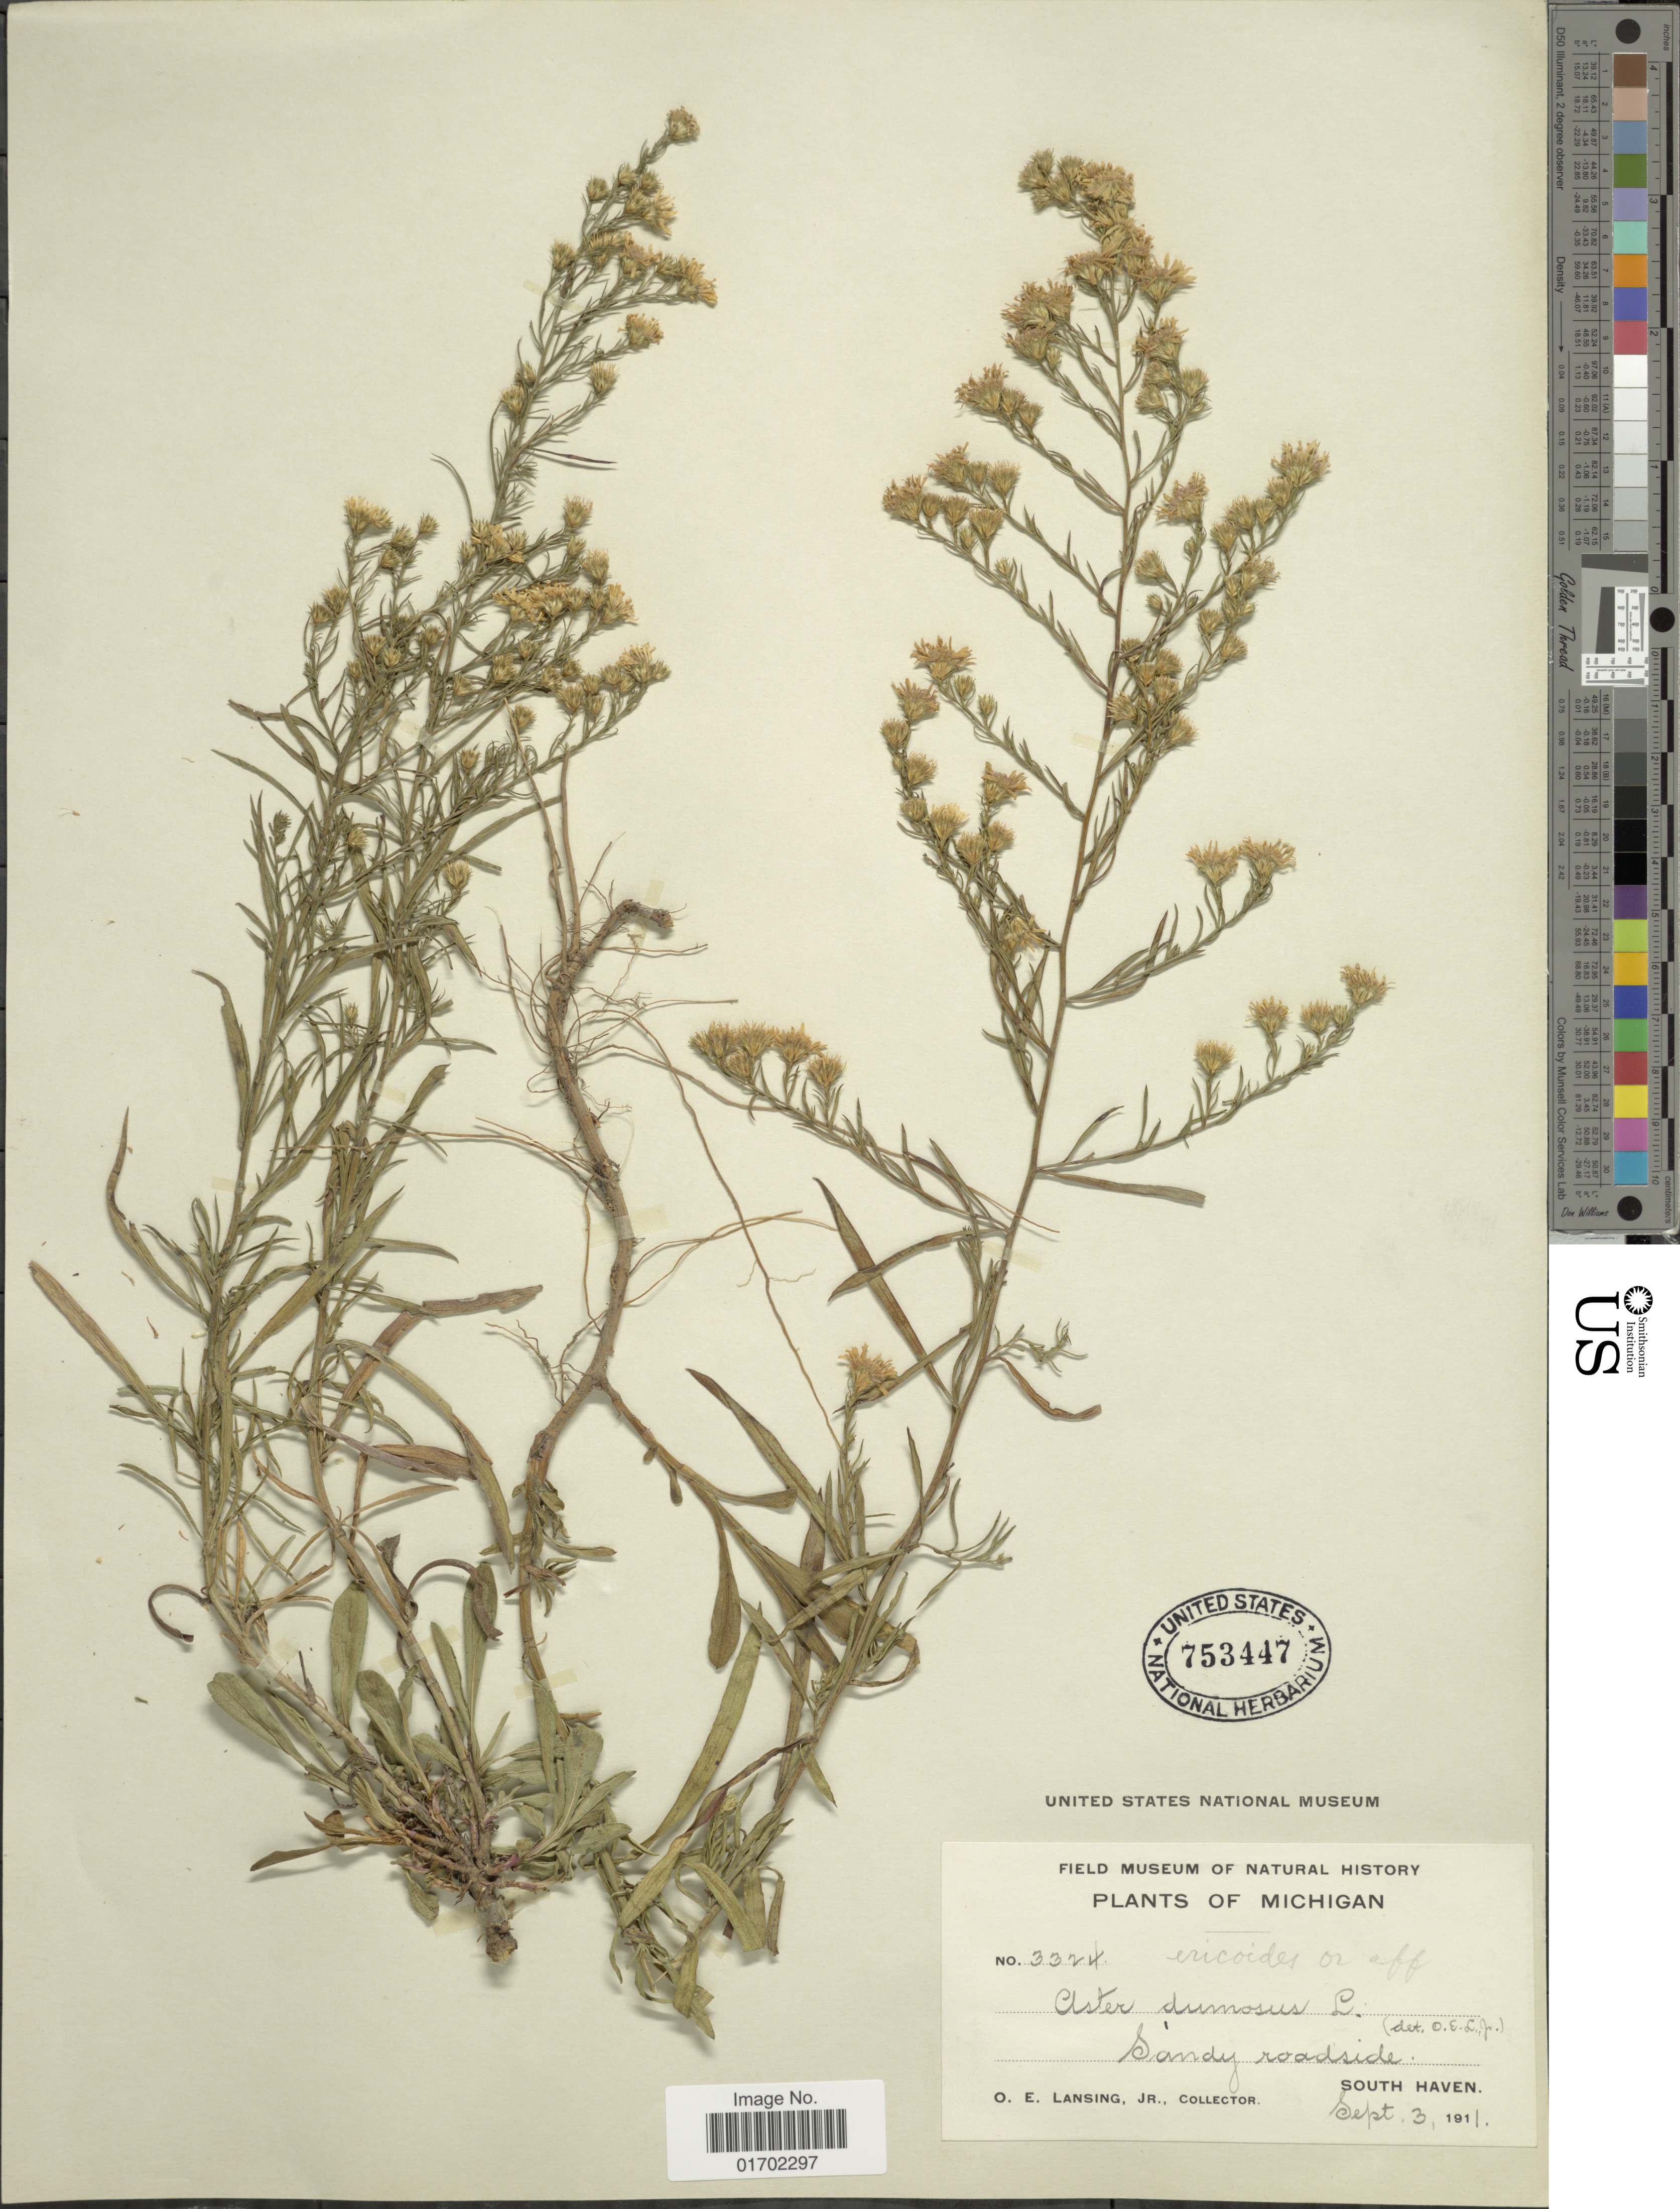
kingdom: Plantae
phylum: Tracheophyta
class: Magnoliopsida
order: Asterales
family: Asteraceae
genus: Symphyotrichum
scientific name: Symphyotrichum pilosum var. pilosum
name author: (Willd.) G.L. Nesom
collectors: O. Lansing Jr.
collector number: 3324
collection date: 1911-09-03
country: United States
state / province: Michigan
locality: South Haven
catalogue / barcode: US 753447